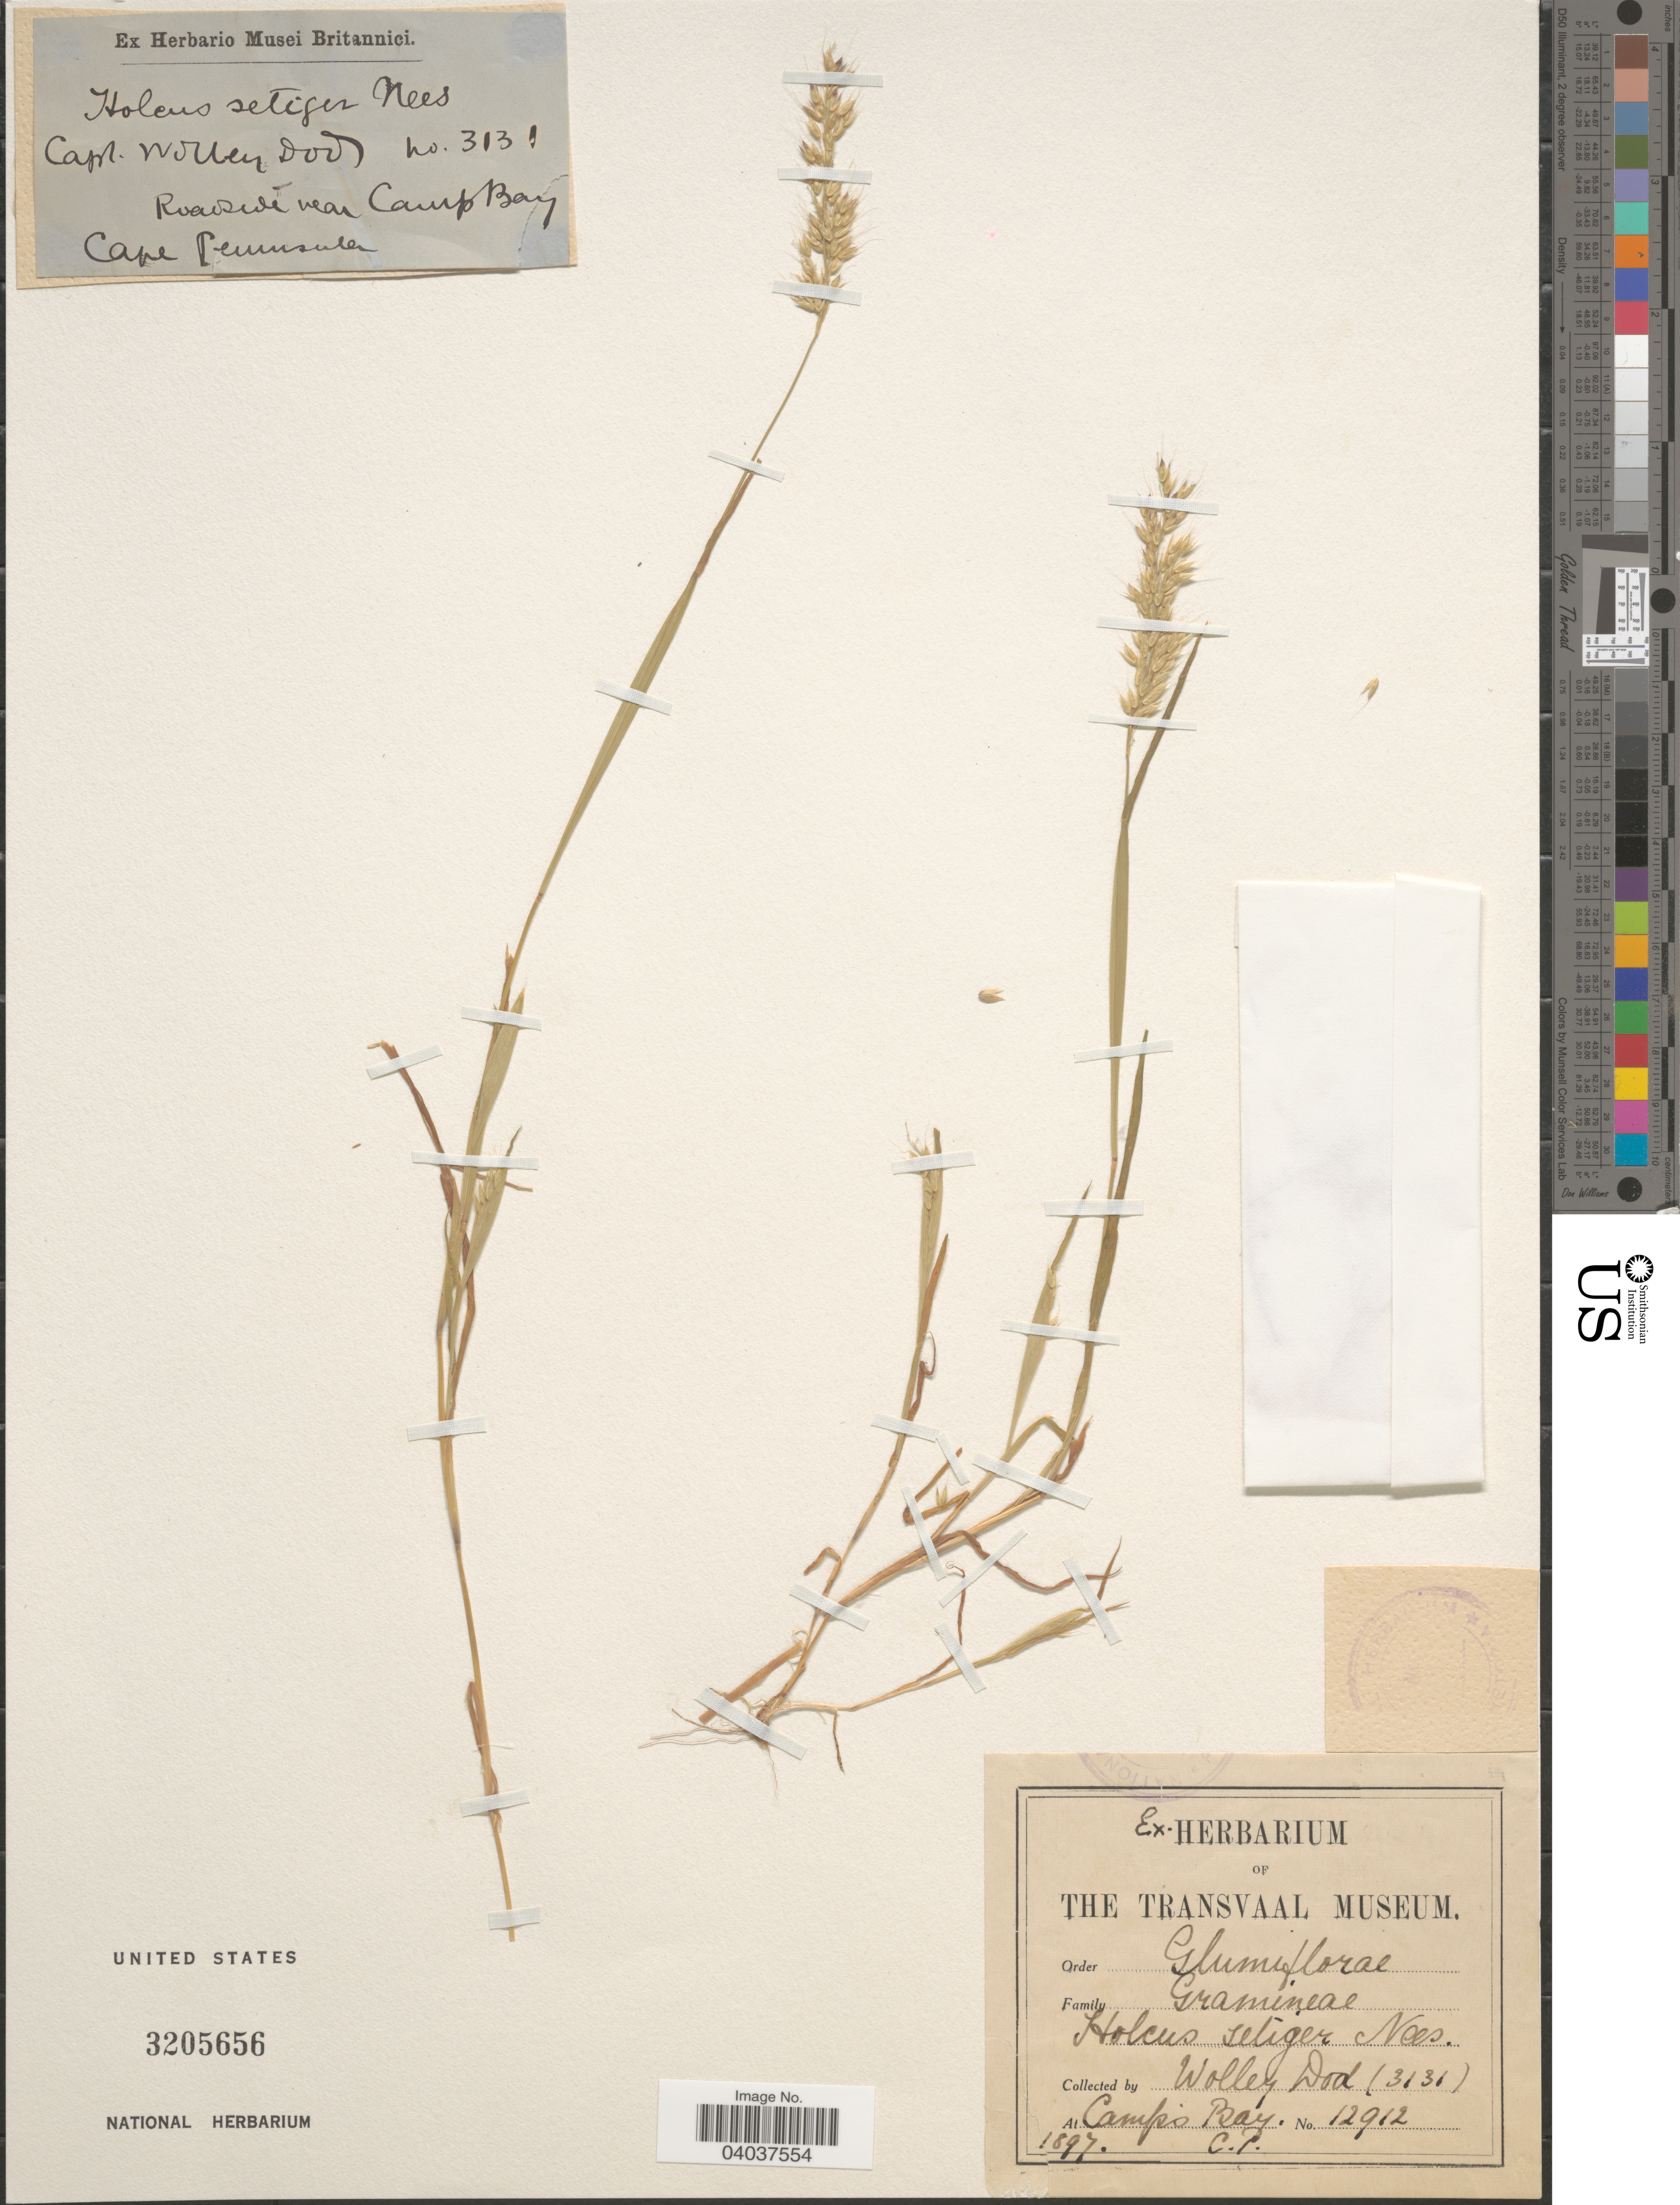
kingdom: Plantae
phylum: Tracheophyta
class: Liliopsida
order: Poales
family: Poaceae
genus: Holcus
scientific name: Holcus setiger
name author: Nees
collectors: W. Dod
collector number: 3131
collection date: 1897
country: South Africa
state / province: Western Cape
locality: Campo Bay, C.P. Roadside near Camp Bay. Cape Peninsula.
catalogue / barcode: US 3205656